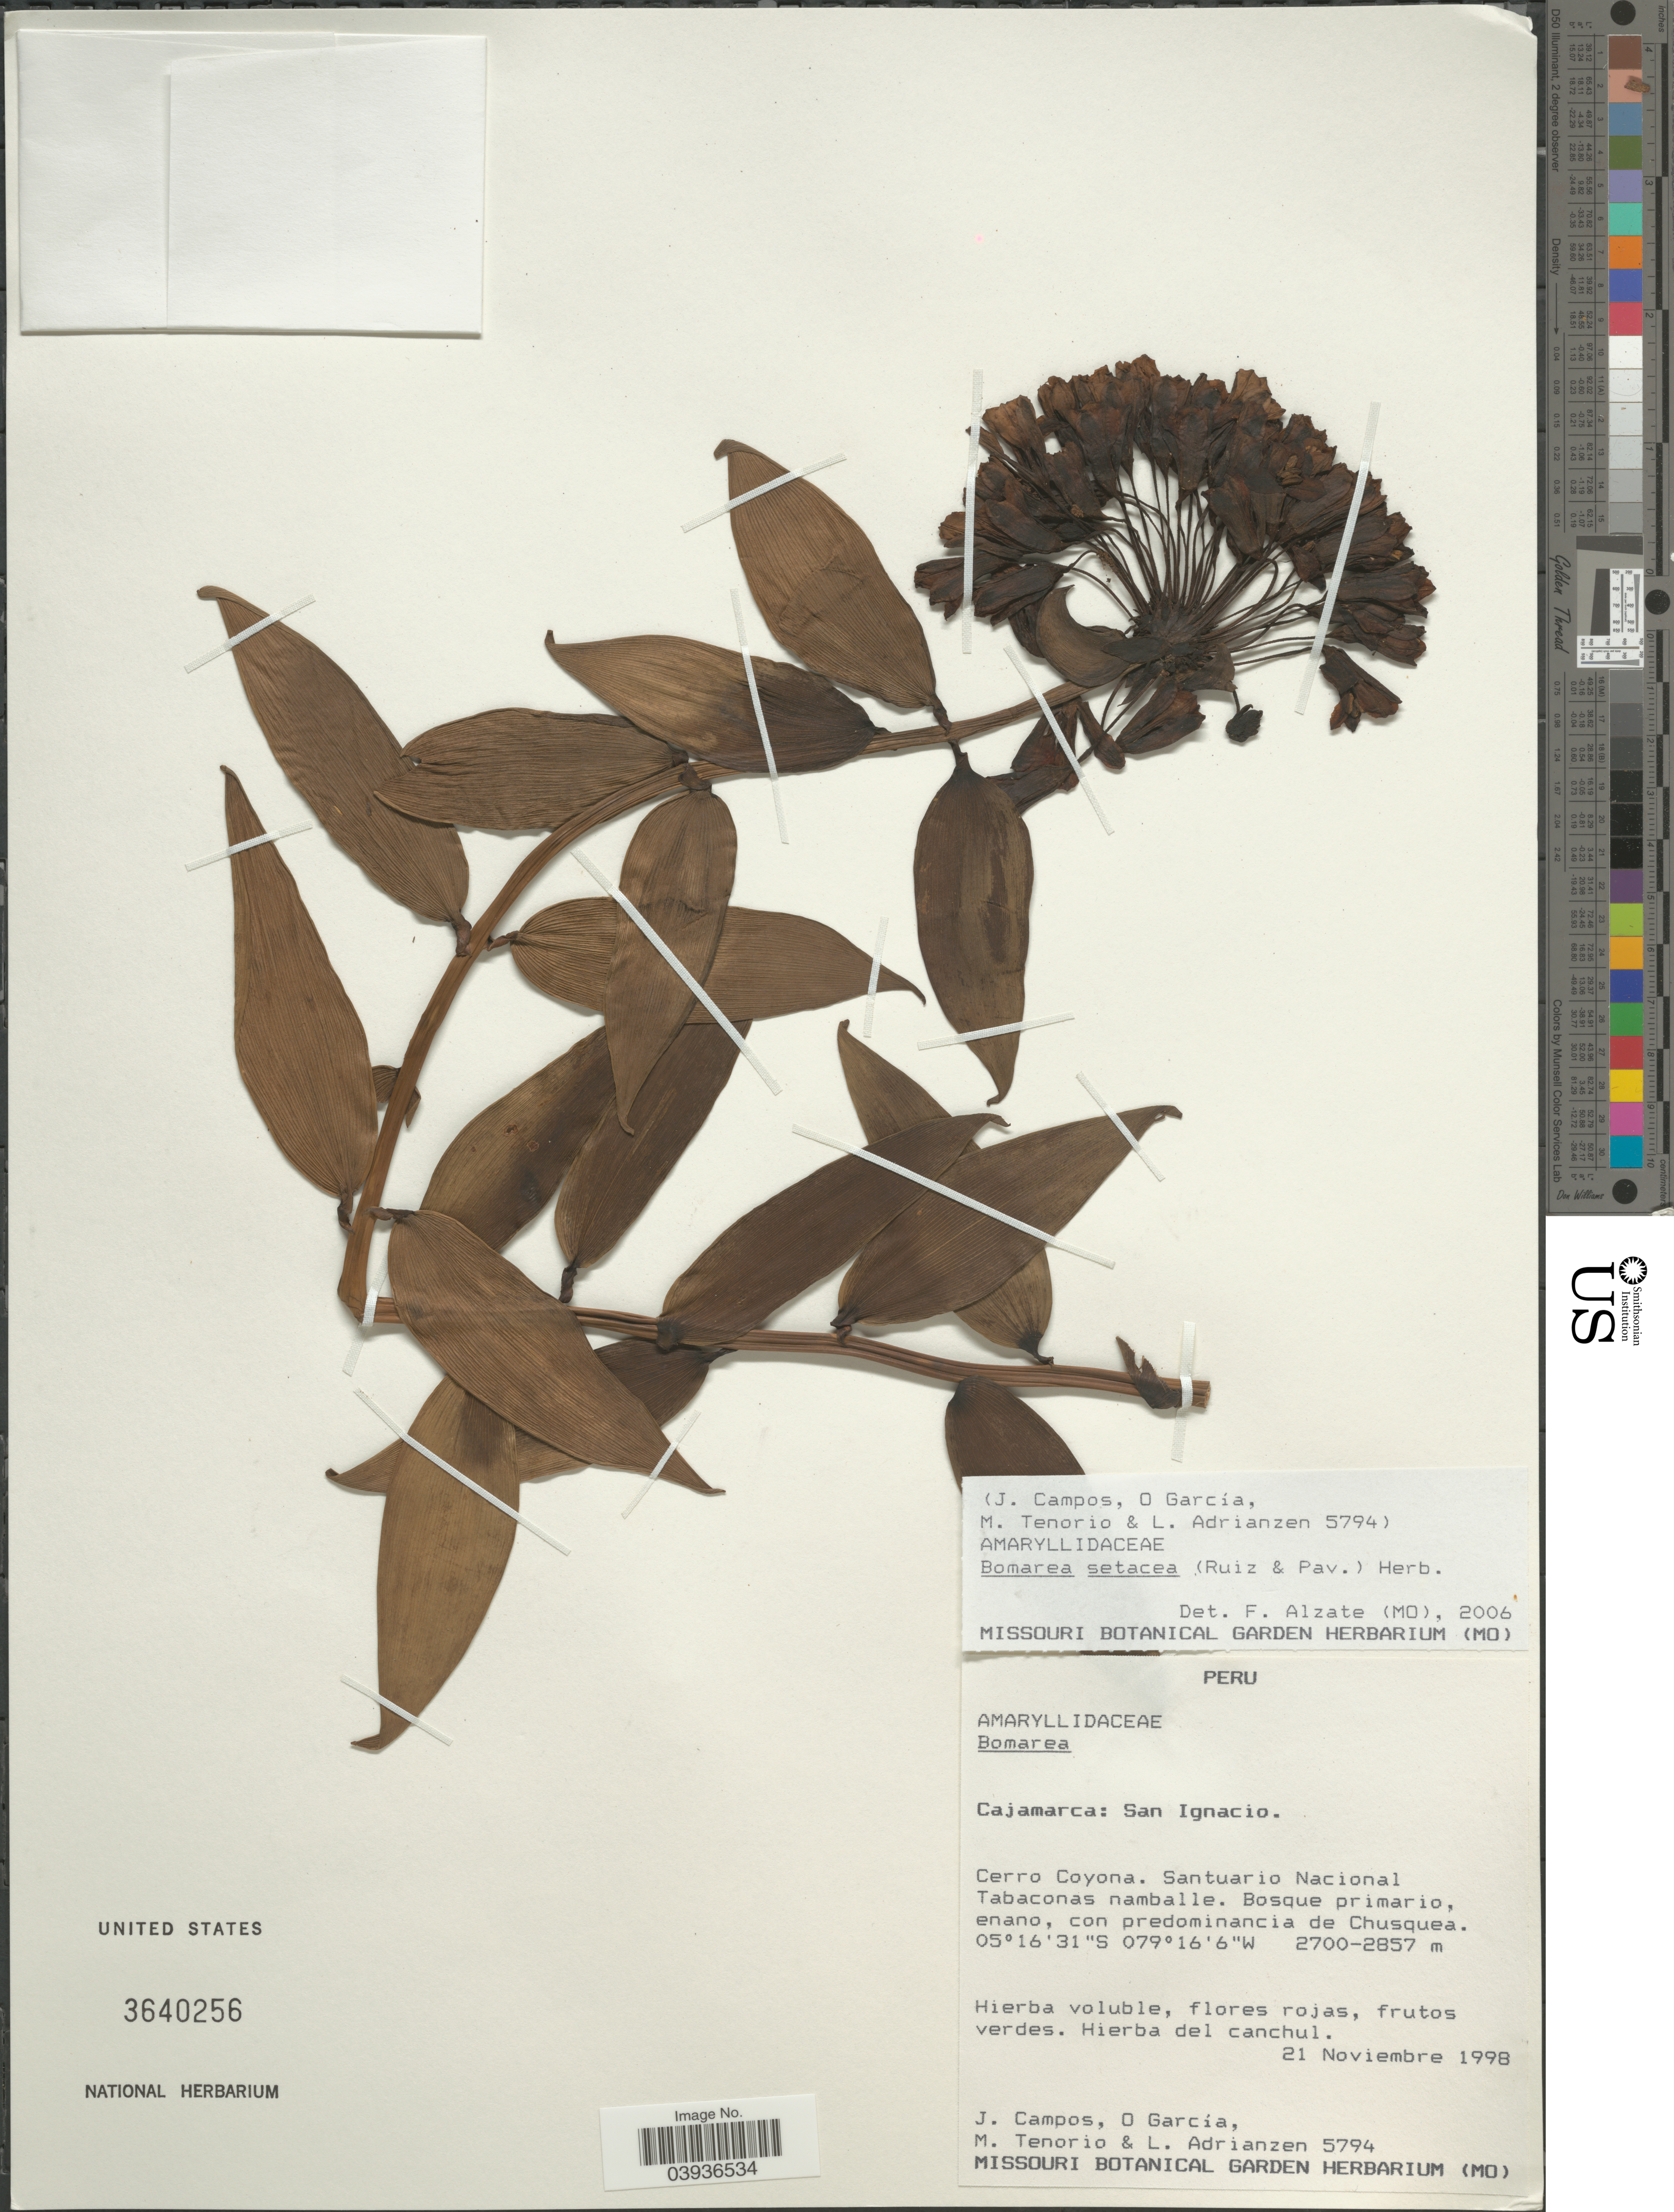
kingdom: Plantae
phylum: Tracheophyta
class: Liliopsida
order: Liliales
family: Alstroemeriaceae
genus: Bomarea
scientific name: Bomarea setacea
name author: (Ruiz & Pav.) Herb.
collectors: J. Campos, O. Garcia, M. Tenorio & L. Adrianzen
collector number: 5794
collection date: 1998-11-21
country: Peru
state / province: Cajamarca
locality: San Ignacio. Cerro Coyona. Santuario Nacional Tabaconas namballe. Bosque primario enano, con predominancia de Chusquea.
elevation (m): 2700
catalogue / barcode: US 3640256